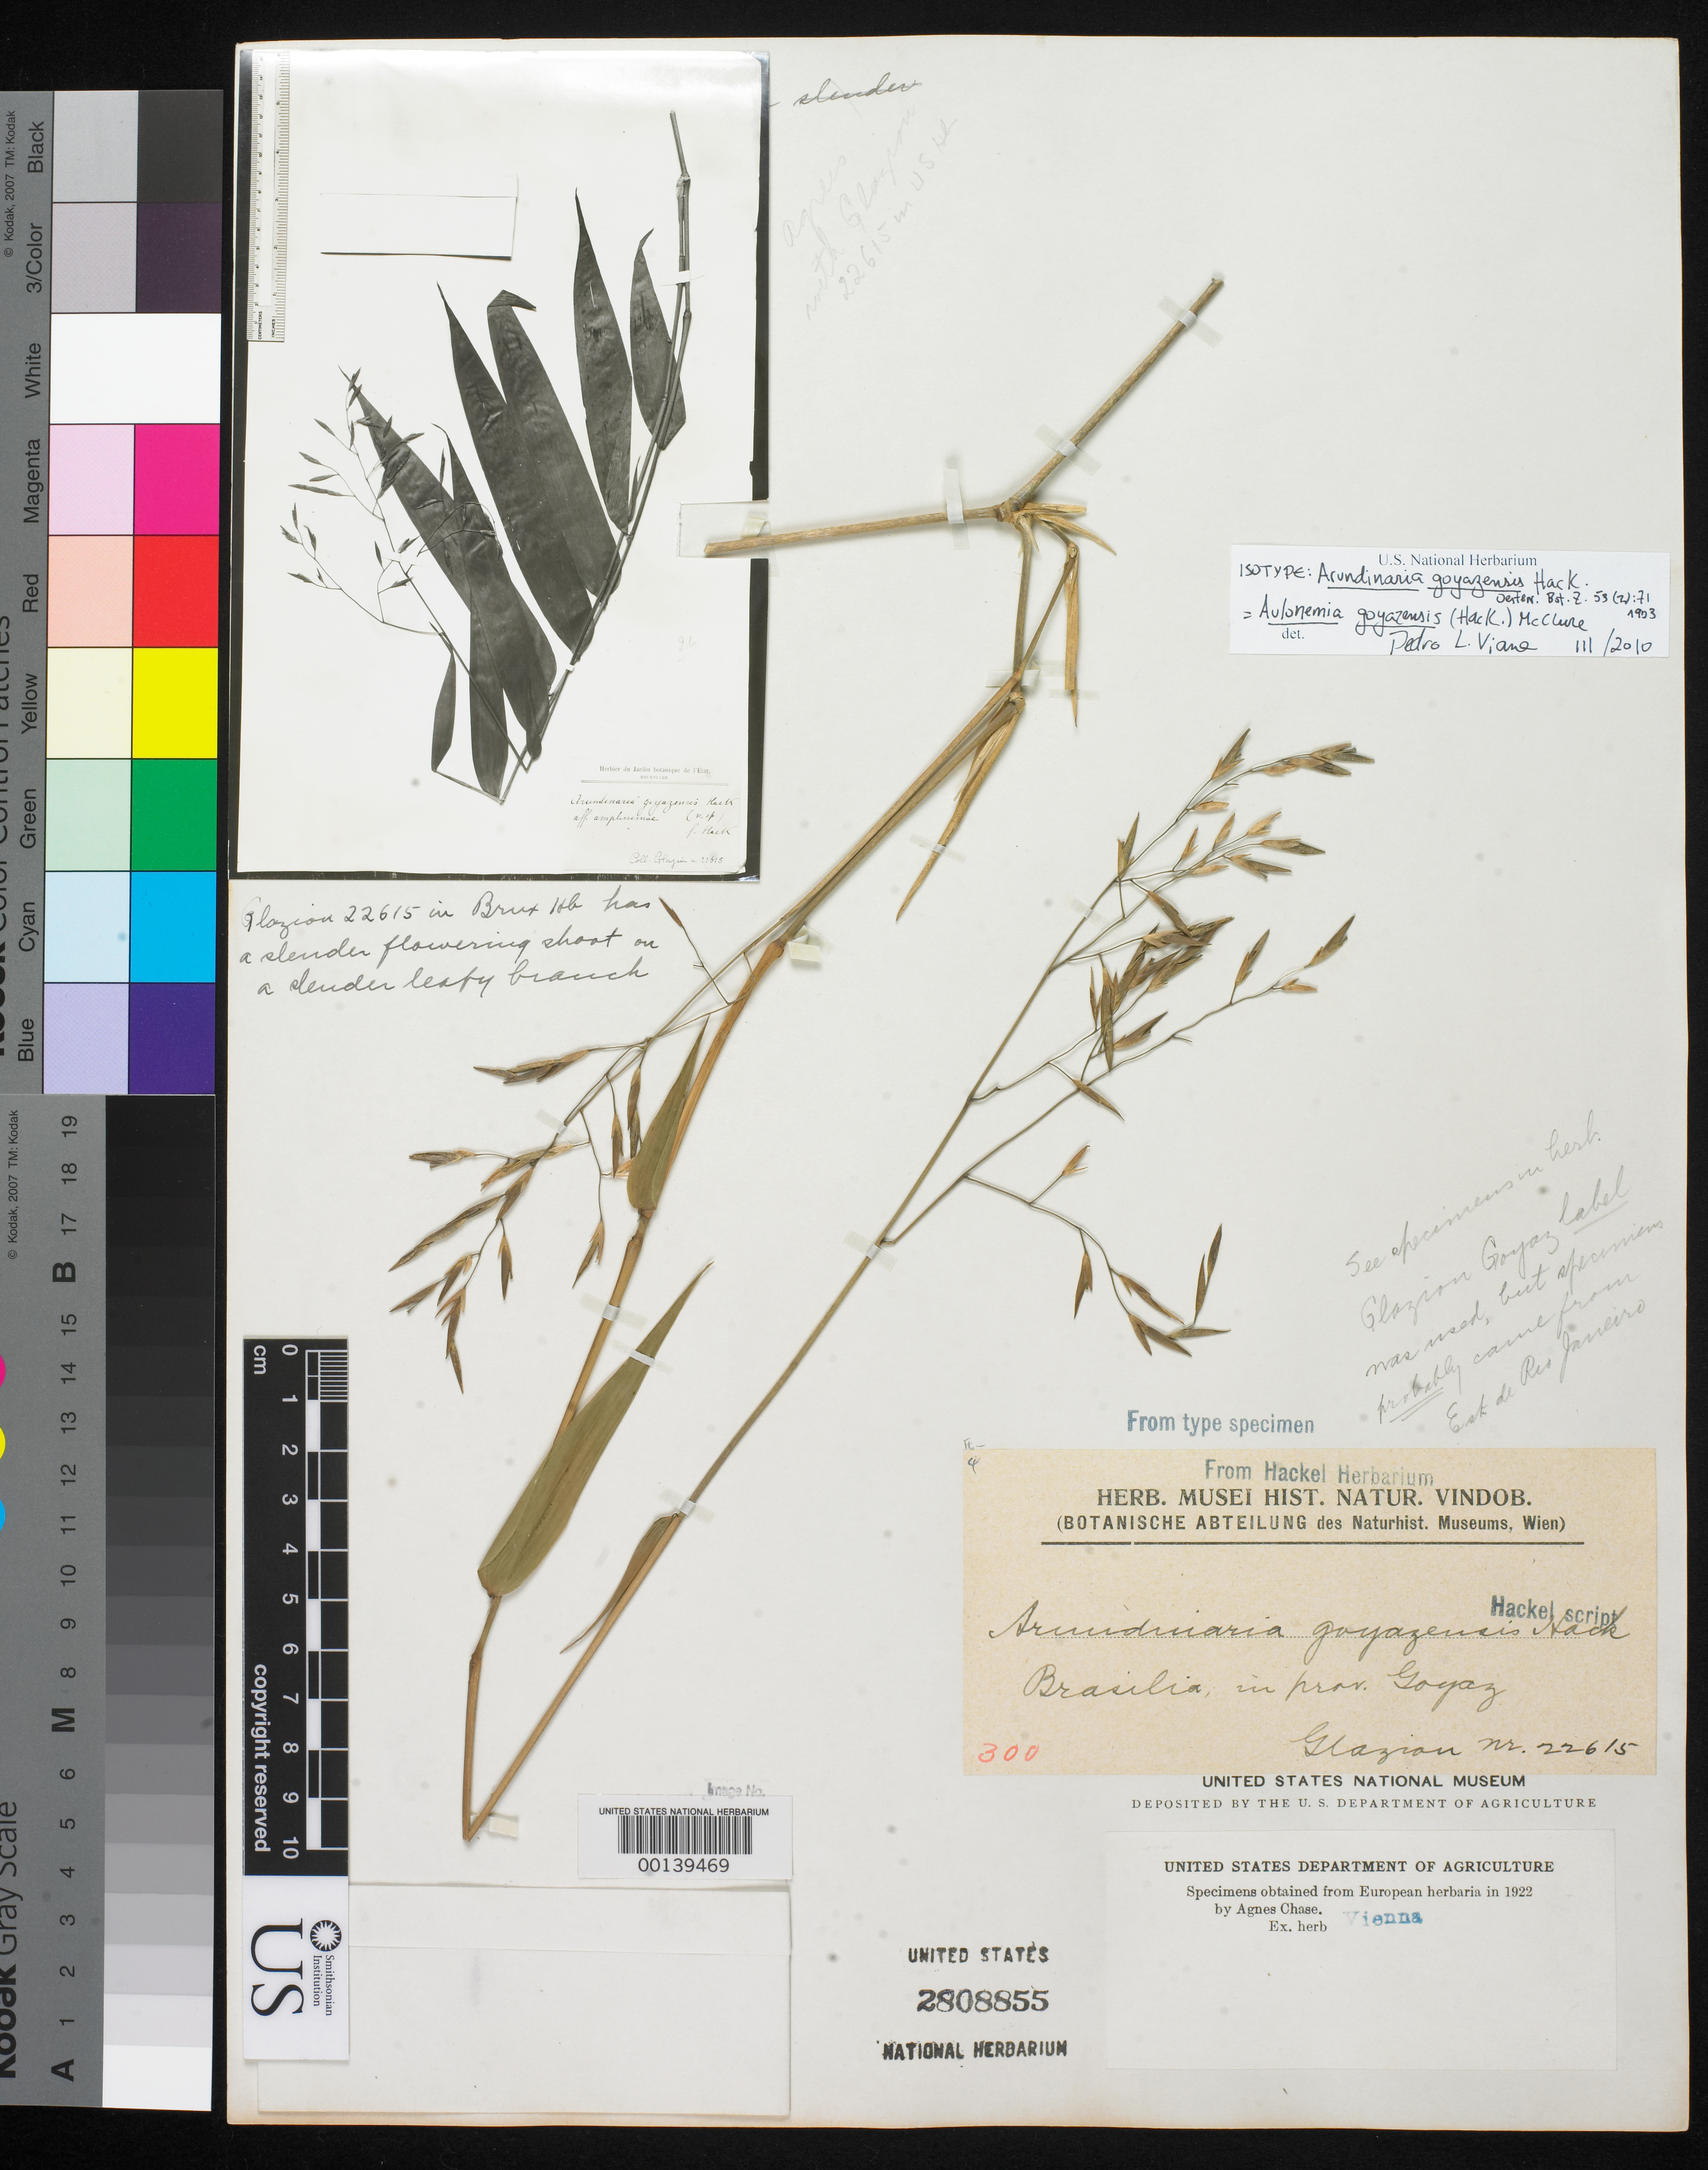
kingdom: Plantae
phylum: Tracheophyta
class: Liliopsida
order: Poales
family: Poaceae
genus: Arundinaria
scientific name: Arundinaria goyazensis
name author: Hack.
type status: Isotype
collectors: A. F. M. Glaziou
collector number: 22615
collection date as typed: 16 Feb 1894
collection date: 1894-02-16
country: Brazil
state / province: Goiás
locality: Alto Macahe de Nova Friburgo.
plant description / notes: Fragmentary material of type specimen ex herb. Vienna.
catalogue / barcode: US 2808855